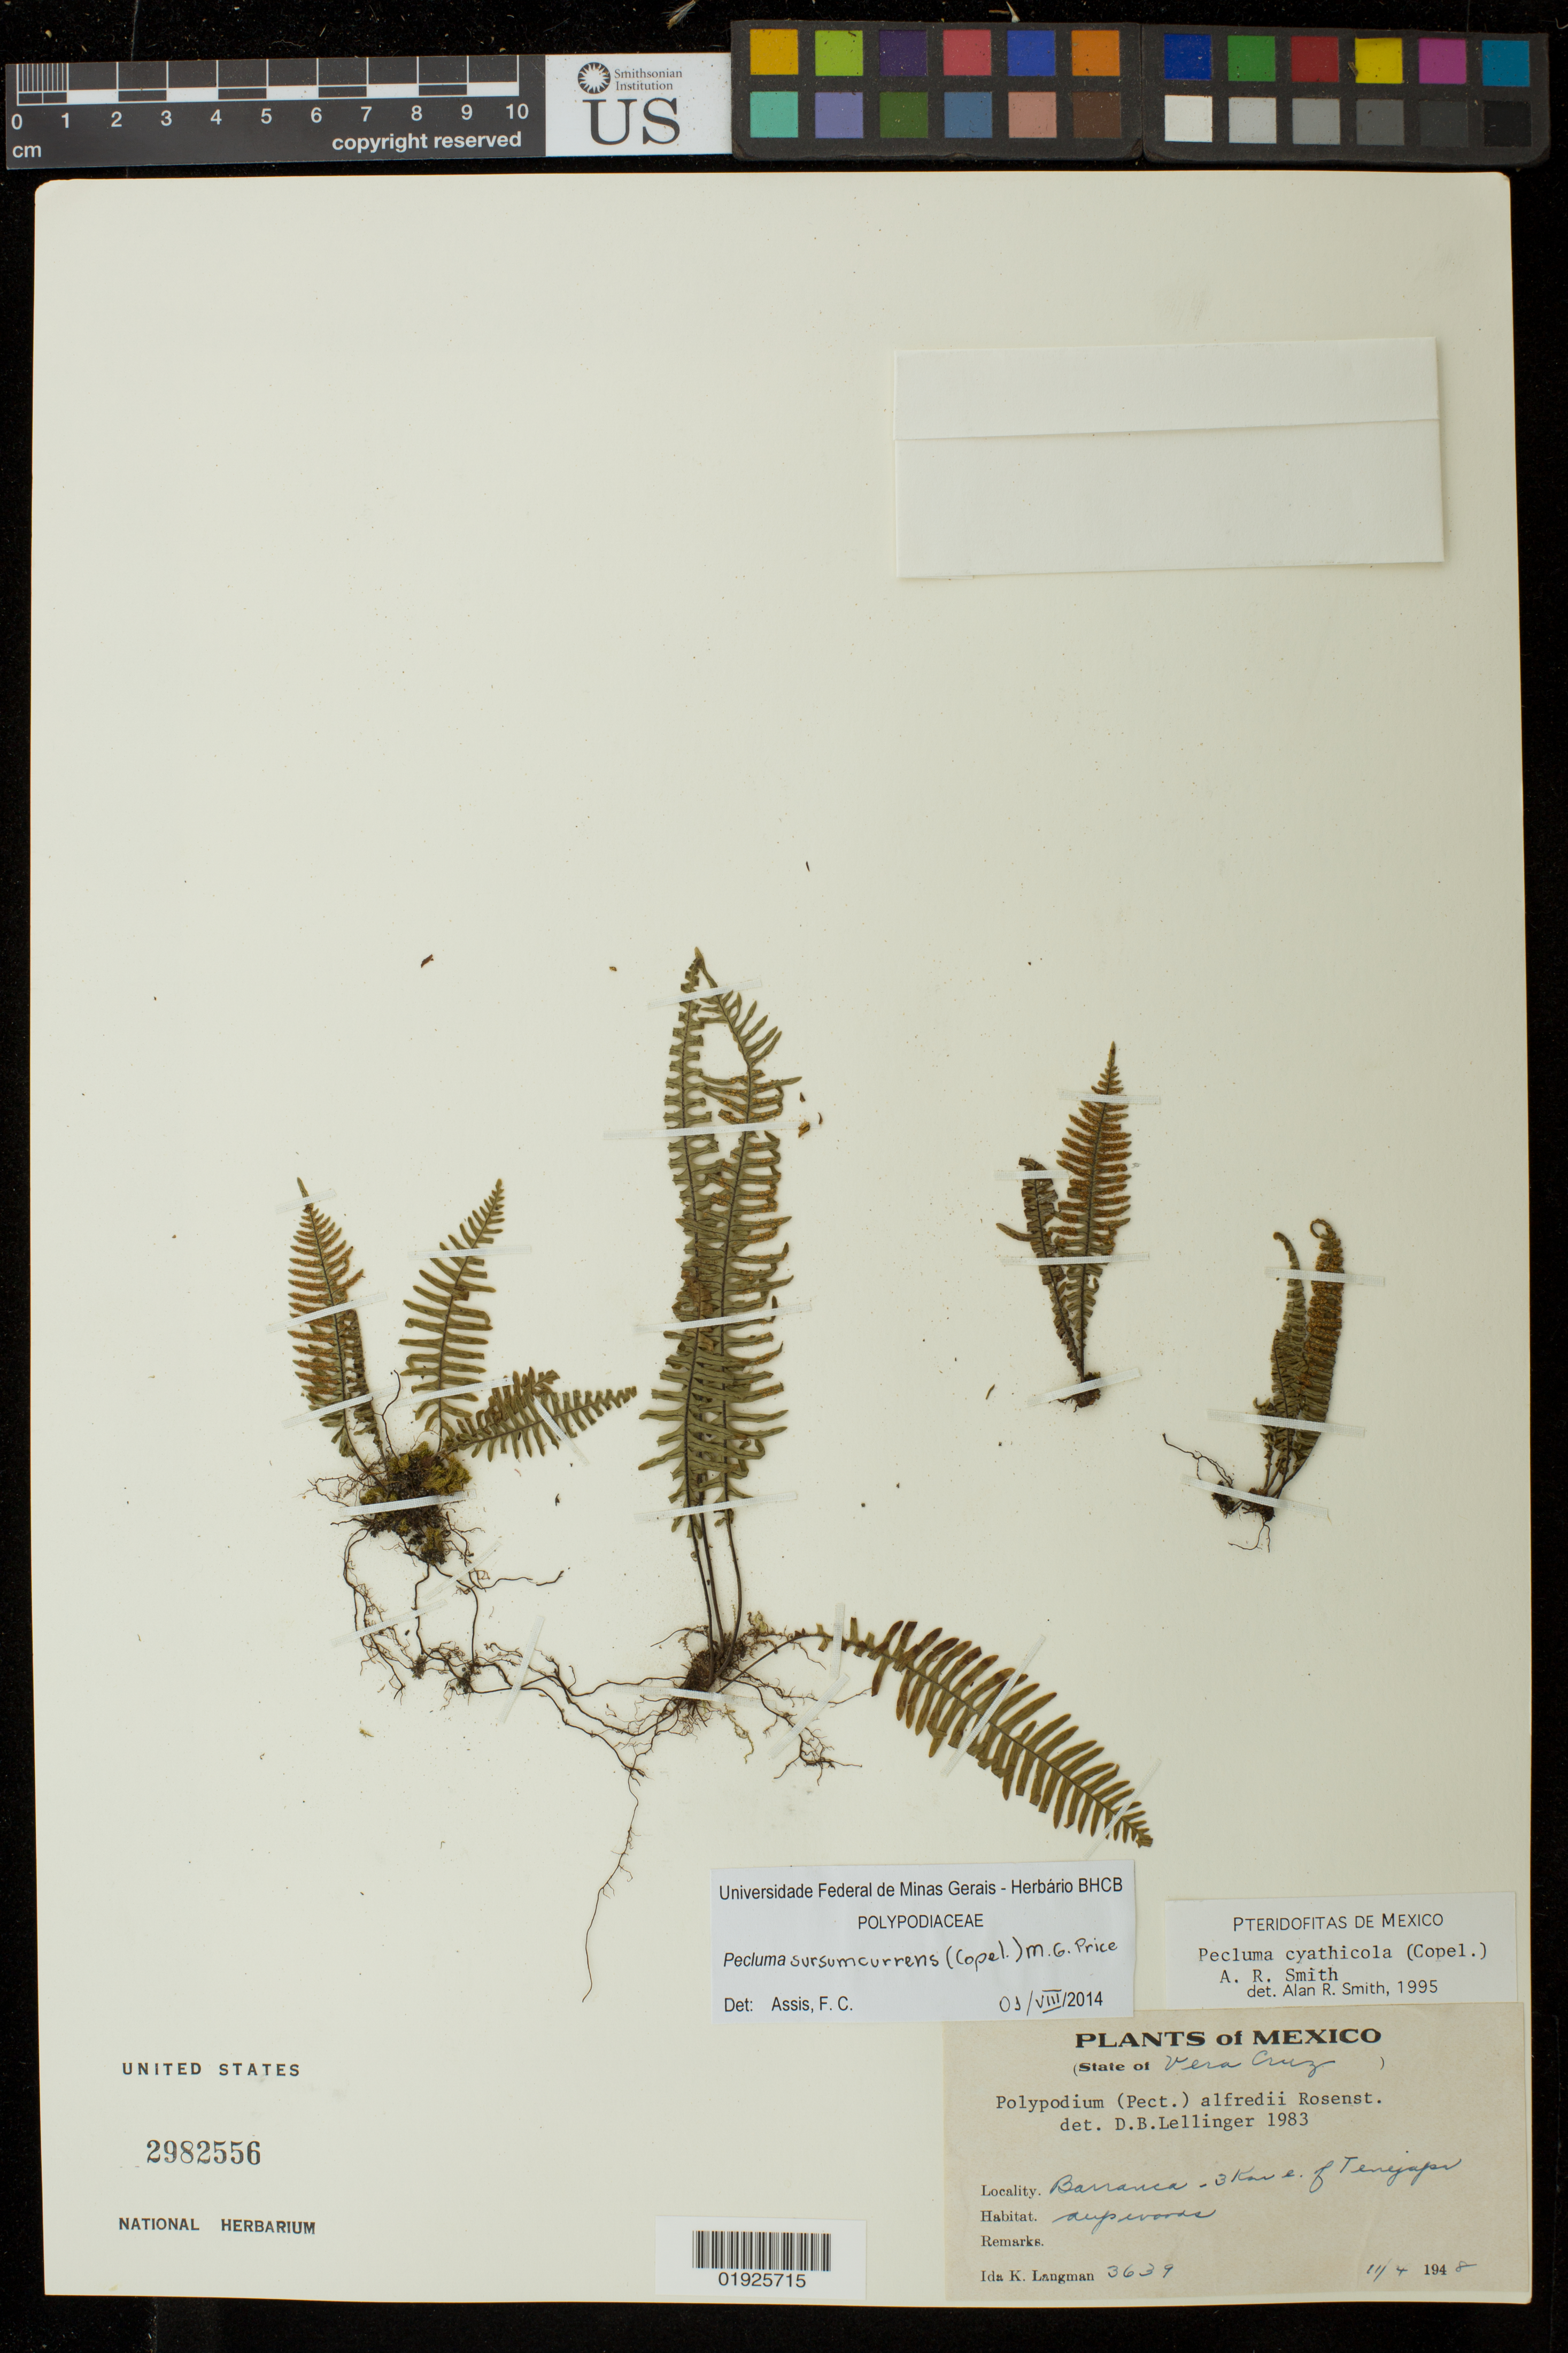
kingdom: Plantae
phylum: Tracheophyta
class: Polypodiopsida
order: Polypodiales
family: Polypodiaceae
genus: Pecluma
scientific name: Pecluma sursumcurrens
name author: (Copel.) M.G. Price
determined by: Assis, F. C.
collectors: I. Langman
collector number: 3639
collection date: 1948-04-11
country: Mexico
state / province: Veracruz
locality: Barranca- 3 km E of Tenejapa.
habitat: Deep woods.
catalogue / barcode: US 2982556